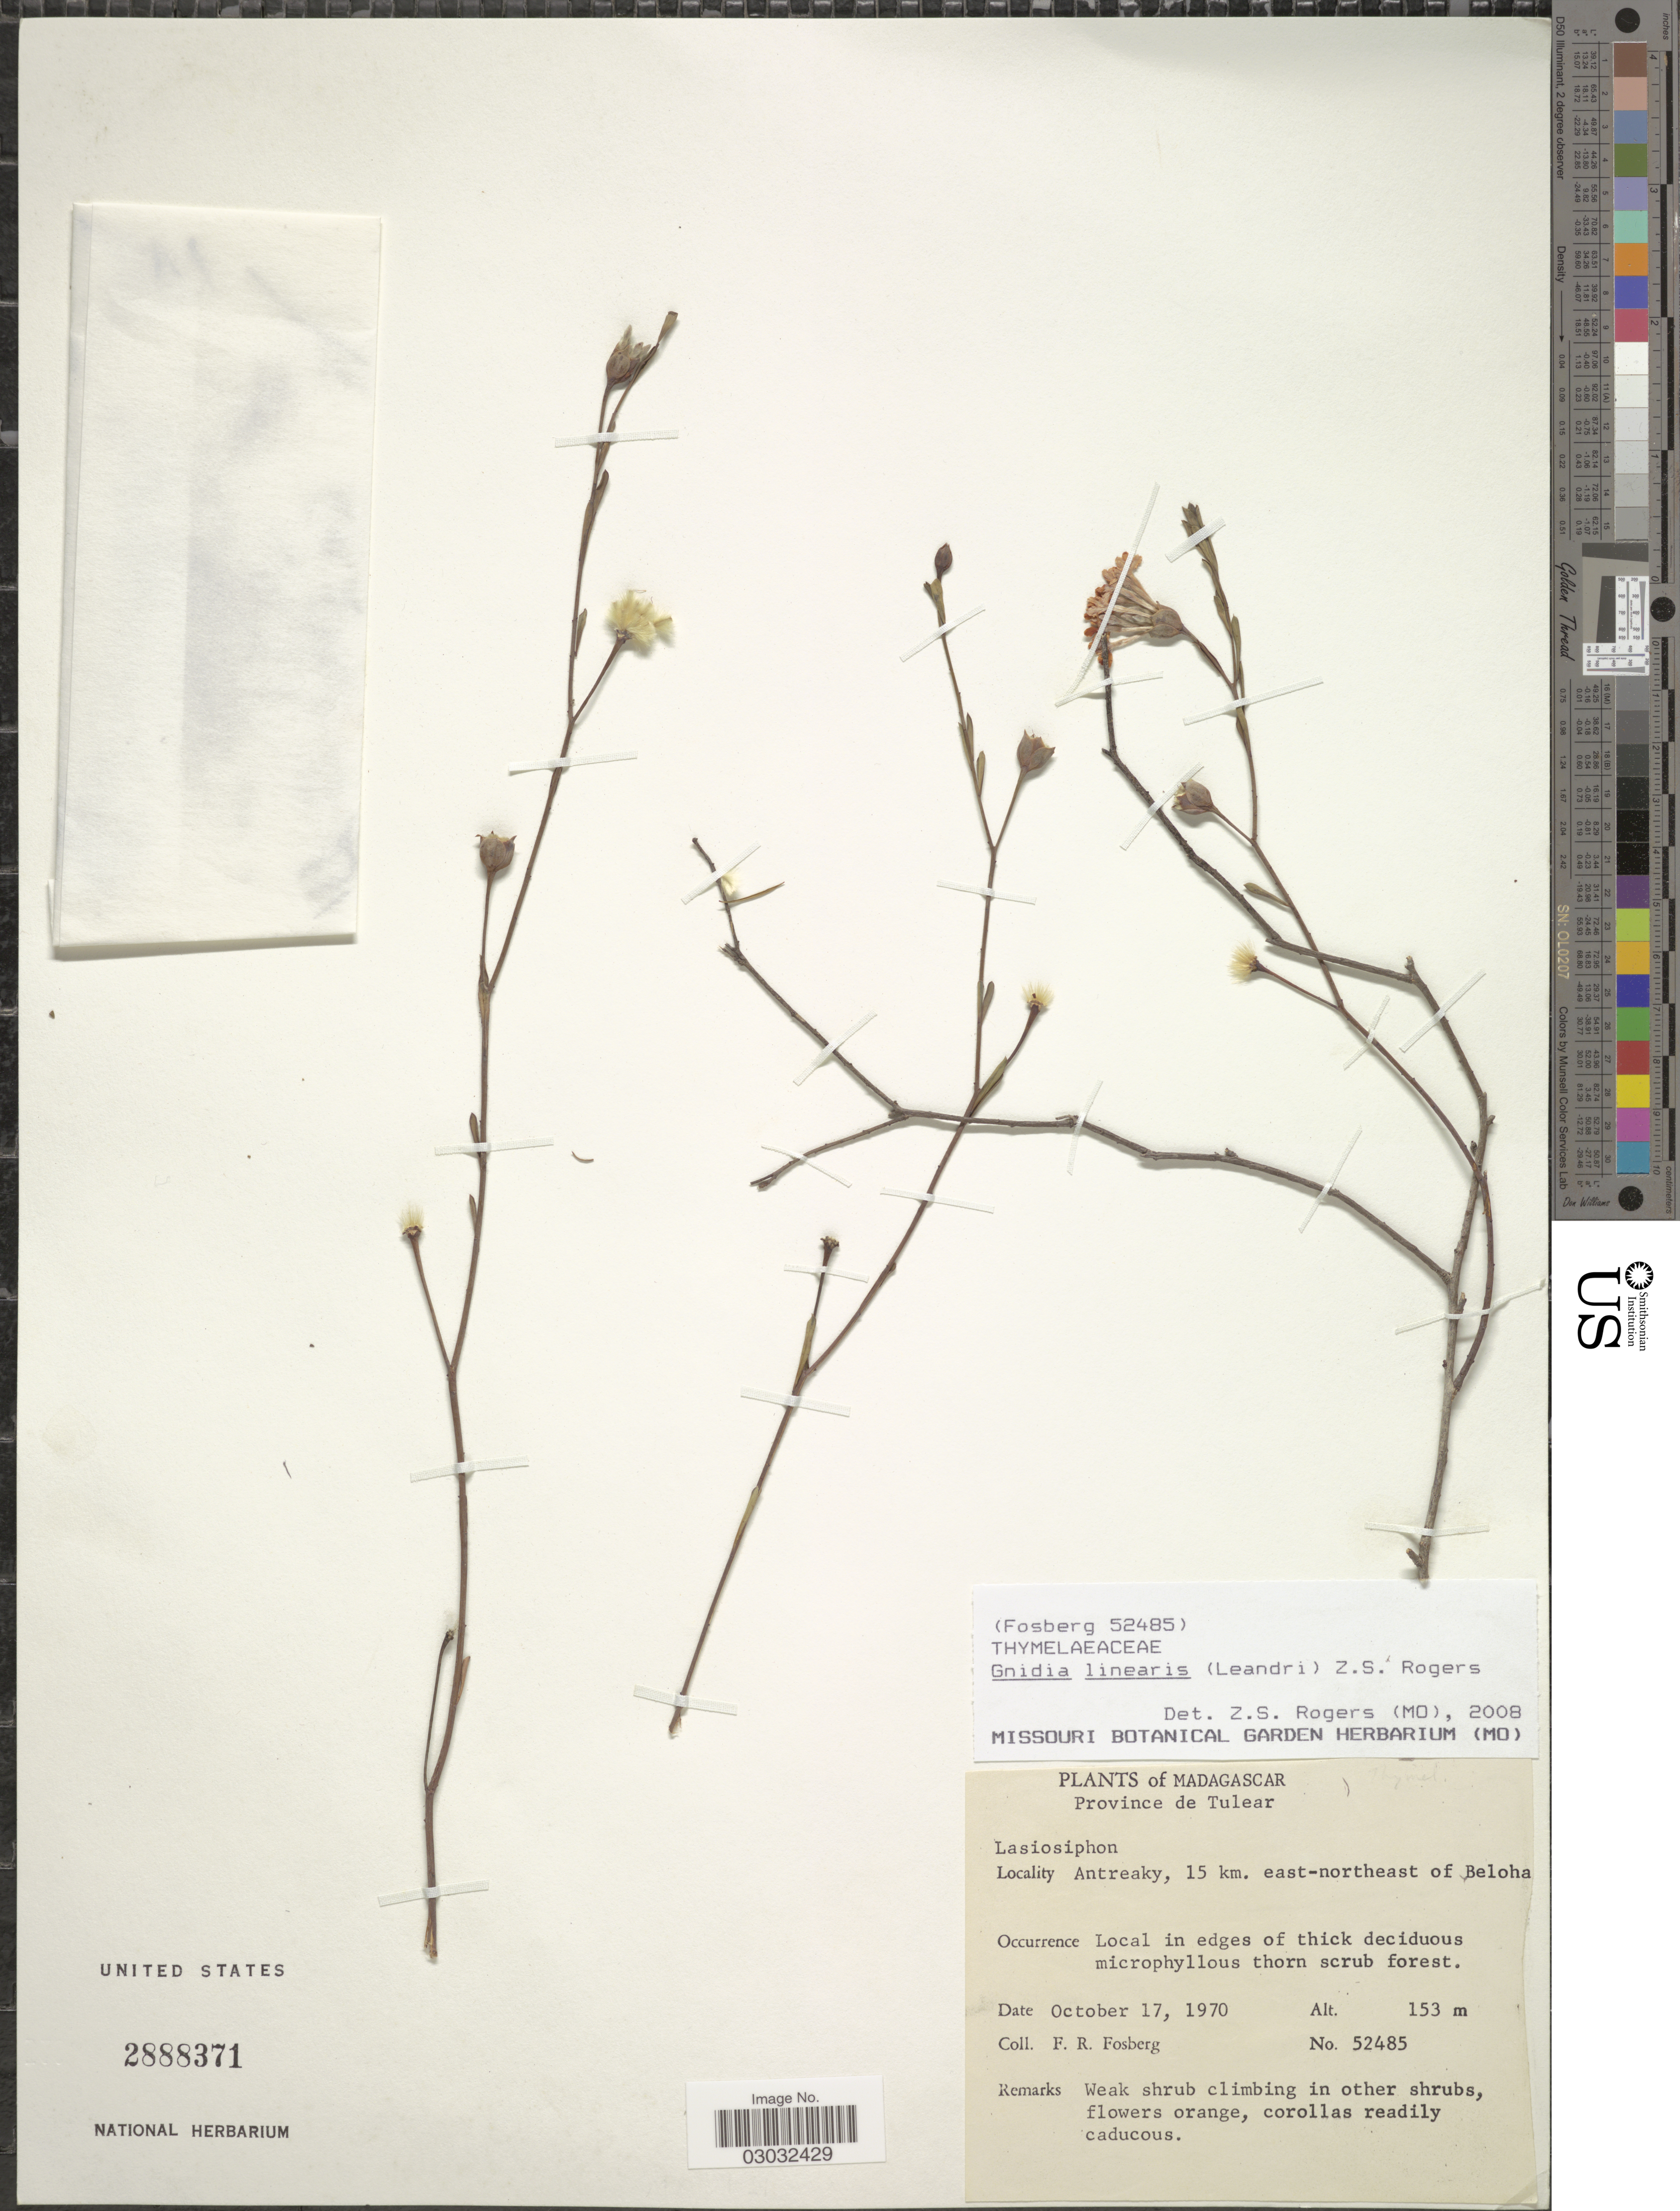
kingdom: Plantae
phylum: Tracheophyta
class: Magnoliopsida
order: Malvales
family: Thymelaeaceae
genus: Lasiosiphon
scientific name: Lasiosiphon decaryi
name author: Leandri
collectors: F. R. Fosberg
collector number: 52485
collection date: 1970-10-17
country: Madagascar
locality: Province of Tulear. Antreaky, 15 km. east-northeast of Beloha.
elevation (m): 153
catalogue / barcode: US 2888371